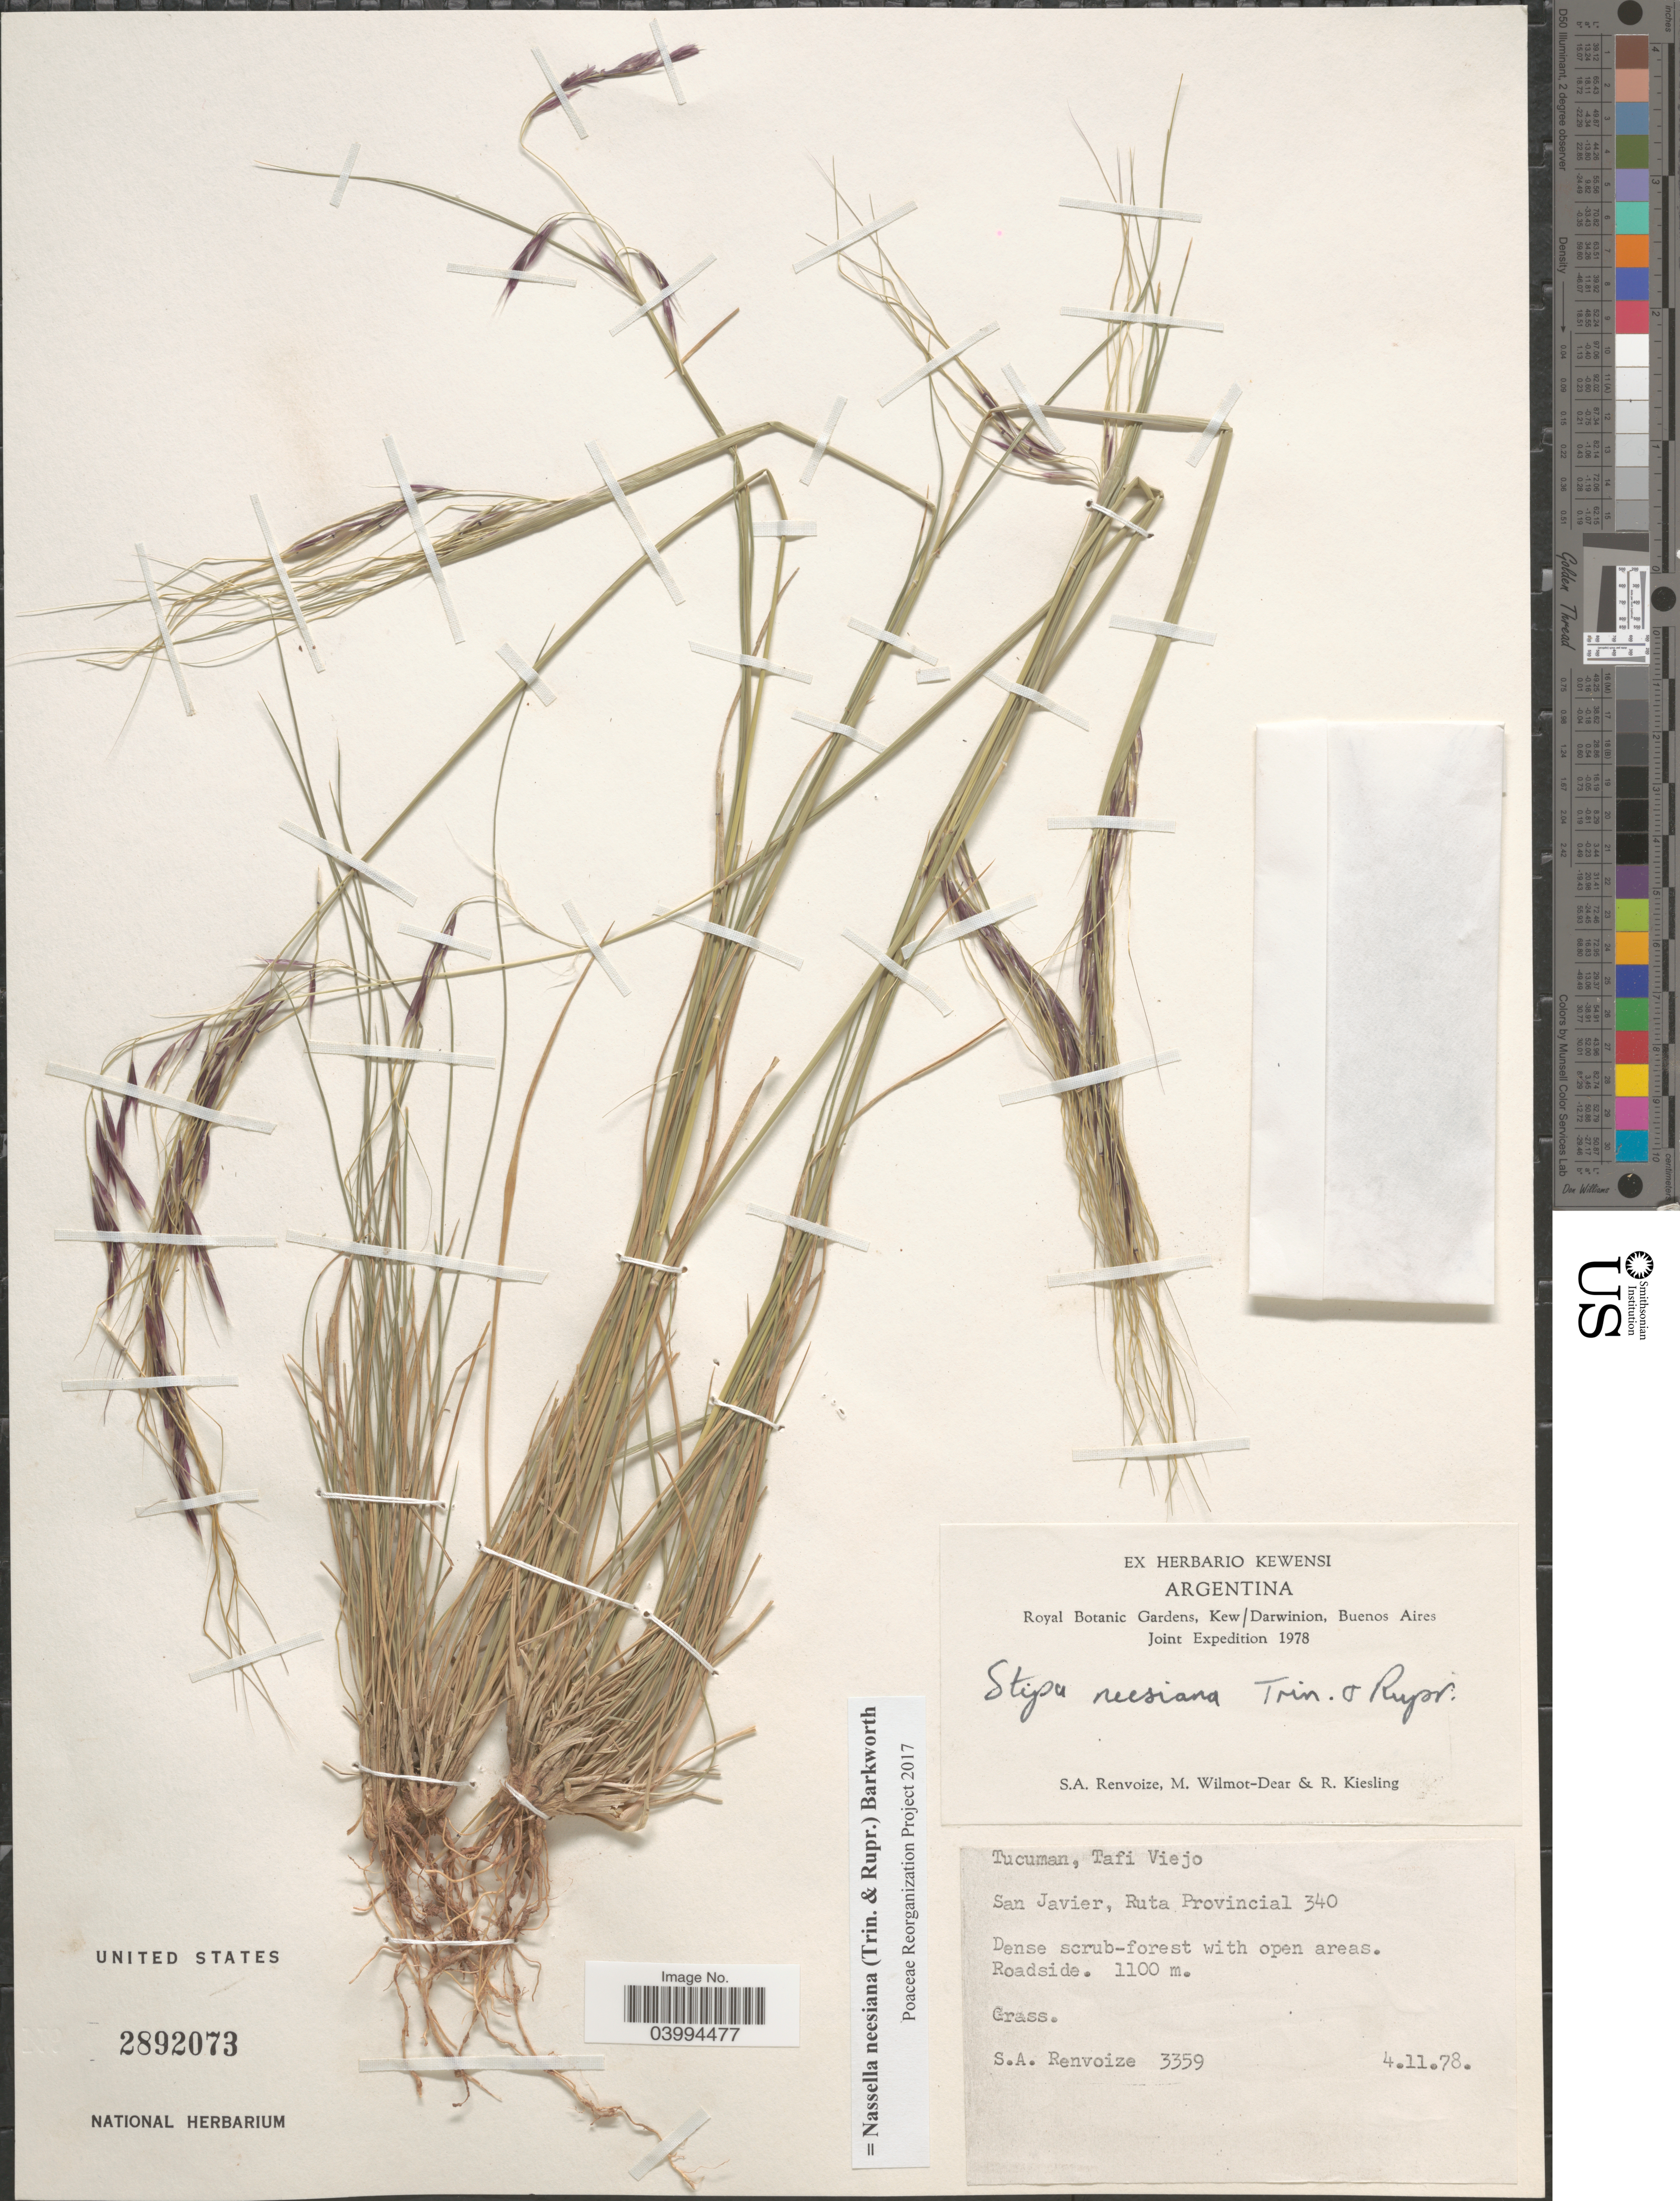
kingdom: Plantae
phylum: Tracheophyta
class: Liliopsida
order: Poales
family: Poaceae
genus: Nassella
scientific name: Nassella neesiana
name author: (Trin. & Rupr.) Barkworth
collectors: S. A. Renvoize, M. Wilmot-Dear & R. Kiesling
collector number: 3359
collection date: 1978-11-04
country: Argentina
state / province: Tucuman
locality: Tafi Viejo. San Javier, Ruta Provincial 340.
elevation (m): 1100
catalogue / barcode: US 2892073